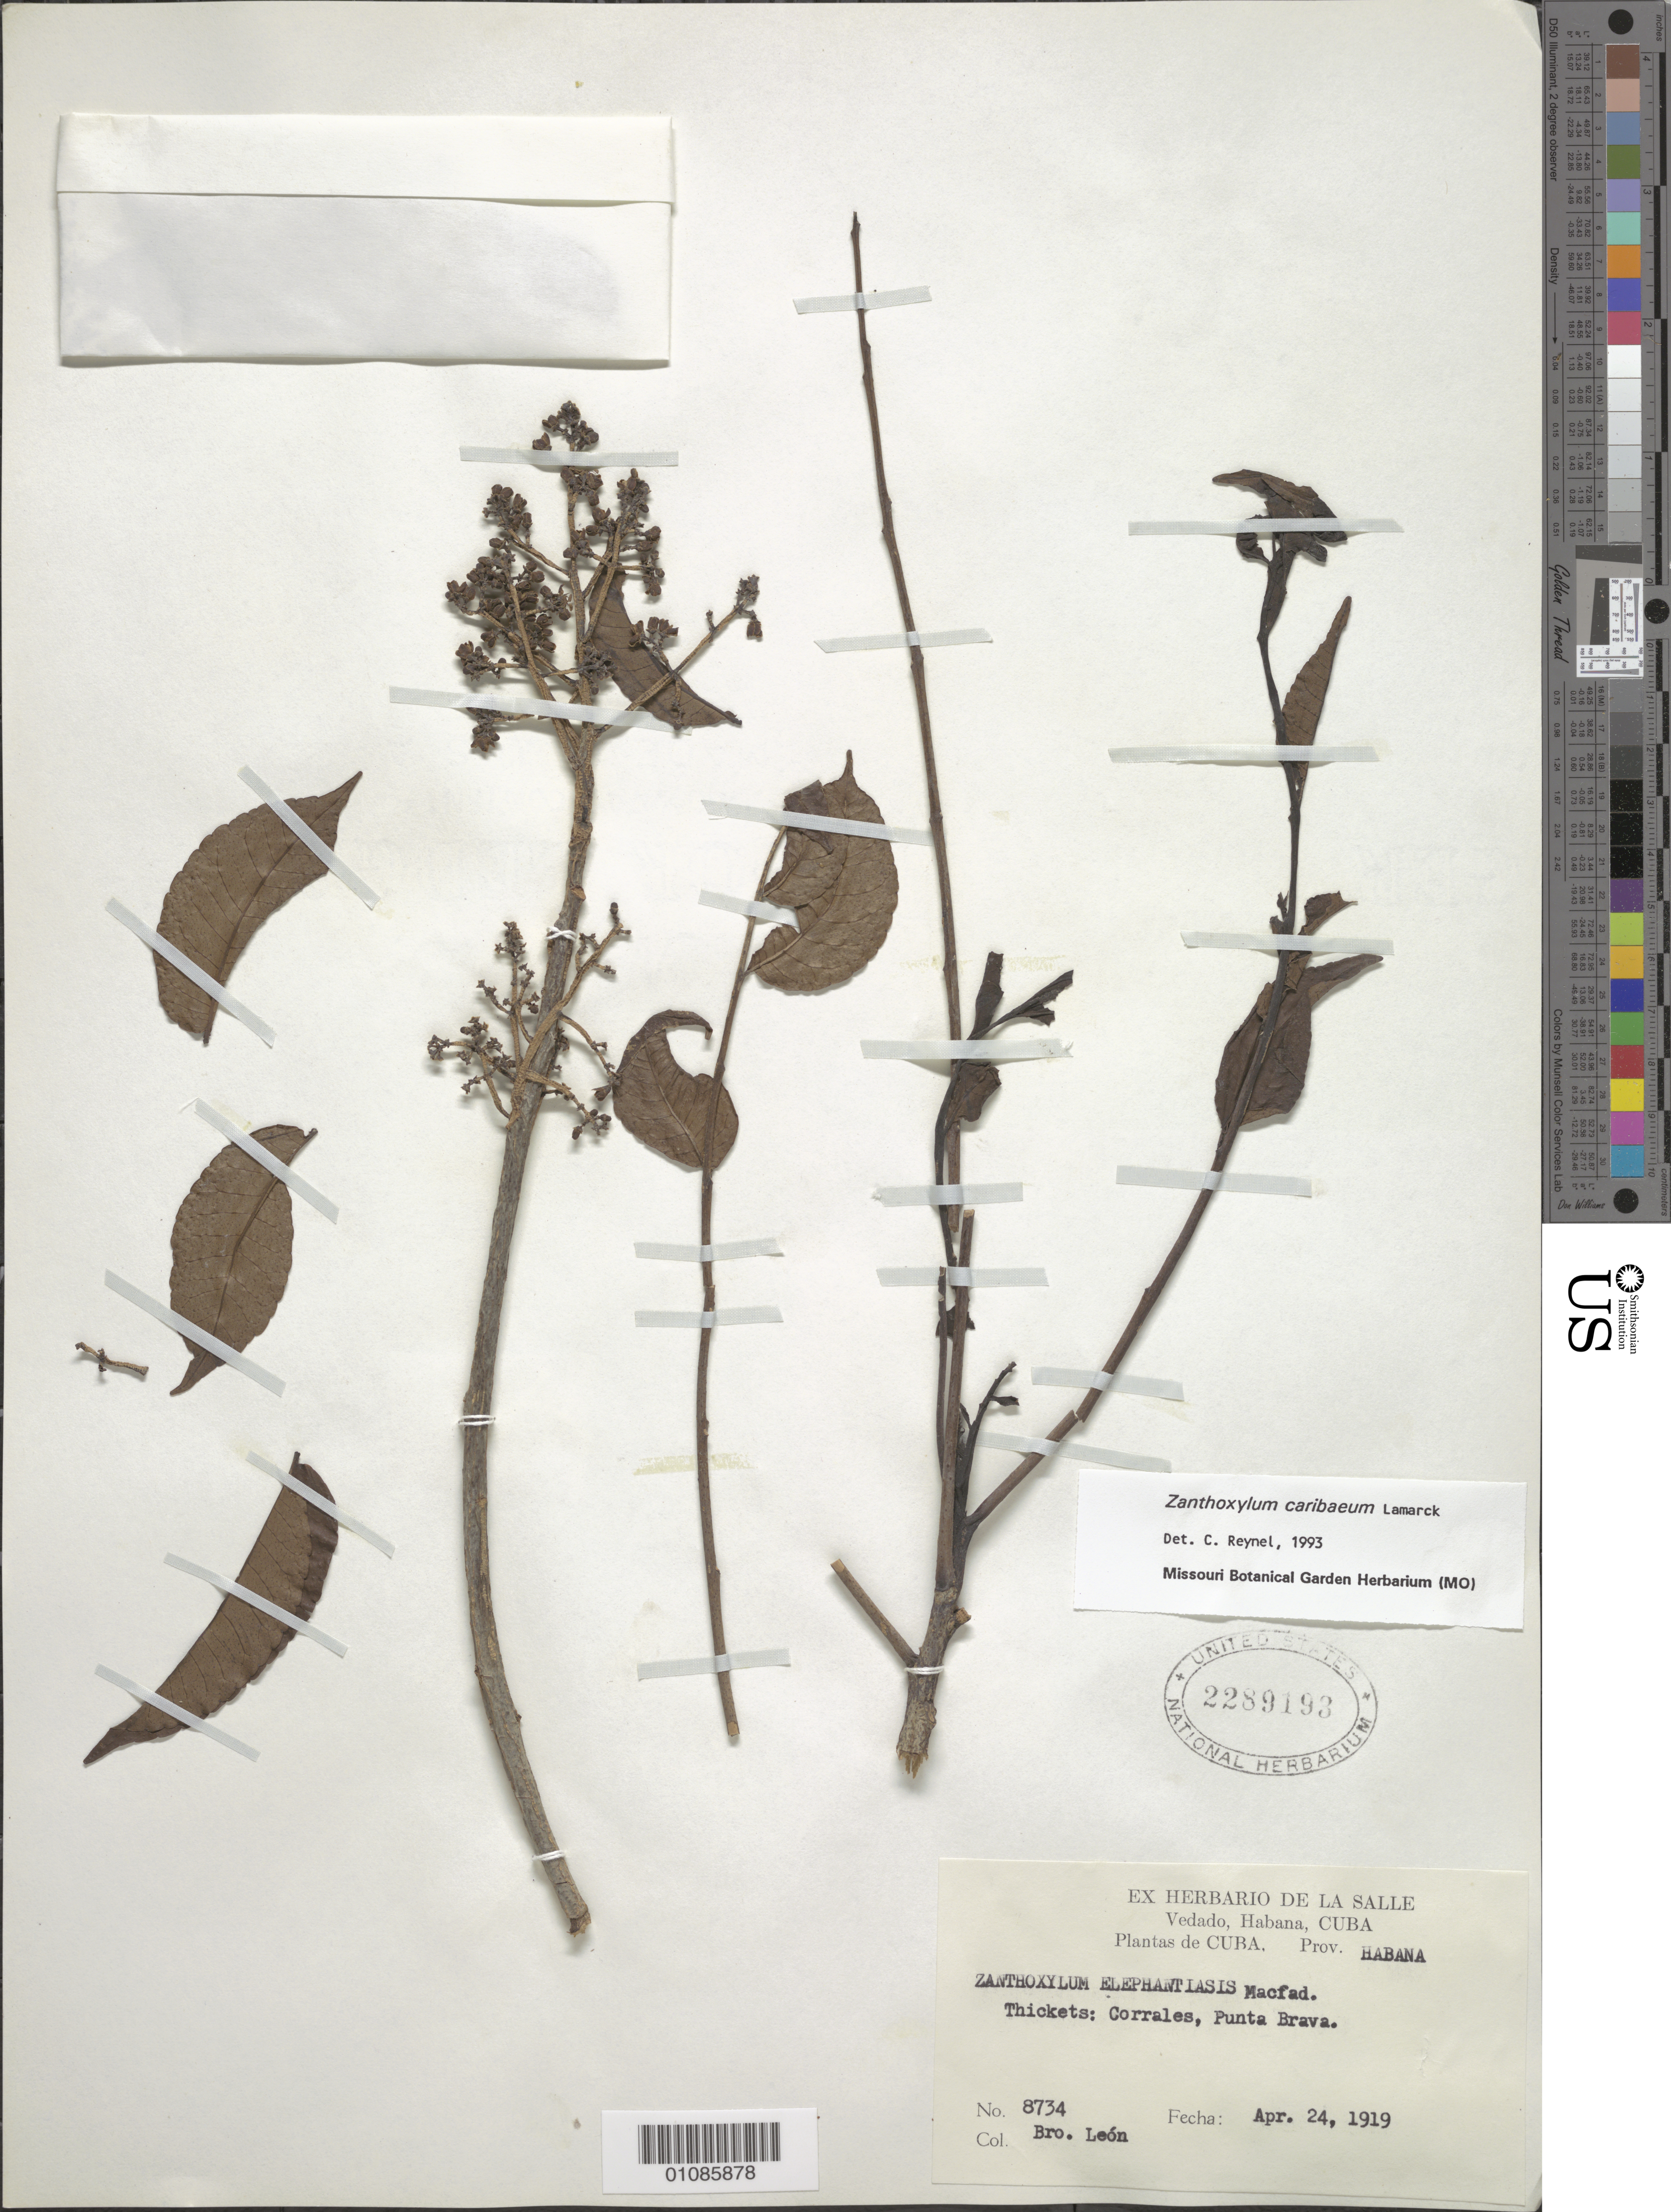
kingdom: Plantae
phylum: Tracheophyta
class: Magnoliopsida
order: Sapindales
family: Rutaceae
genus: Zanthoxylum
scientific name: Zanthoxylum caribaeum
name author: Lam.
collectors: Bro. León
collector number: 8734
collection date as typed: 24 Apr 1919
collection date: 1919-04-24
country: Cuba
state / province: La Habana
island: Cuba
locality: Thickets: Corrales, Punta Brava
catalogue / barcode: US 2289193